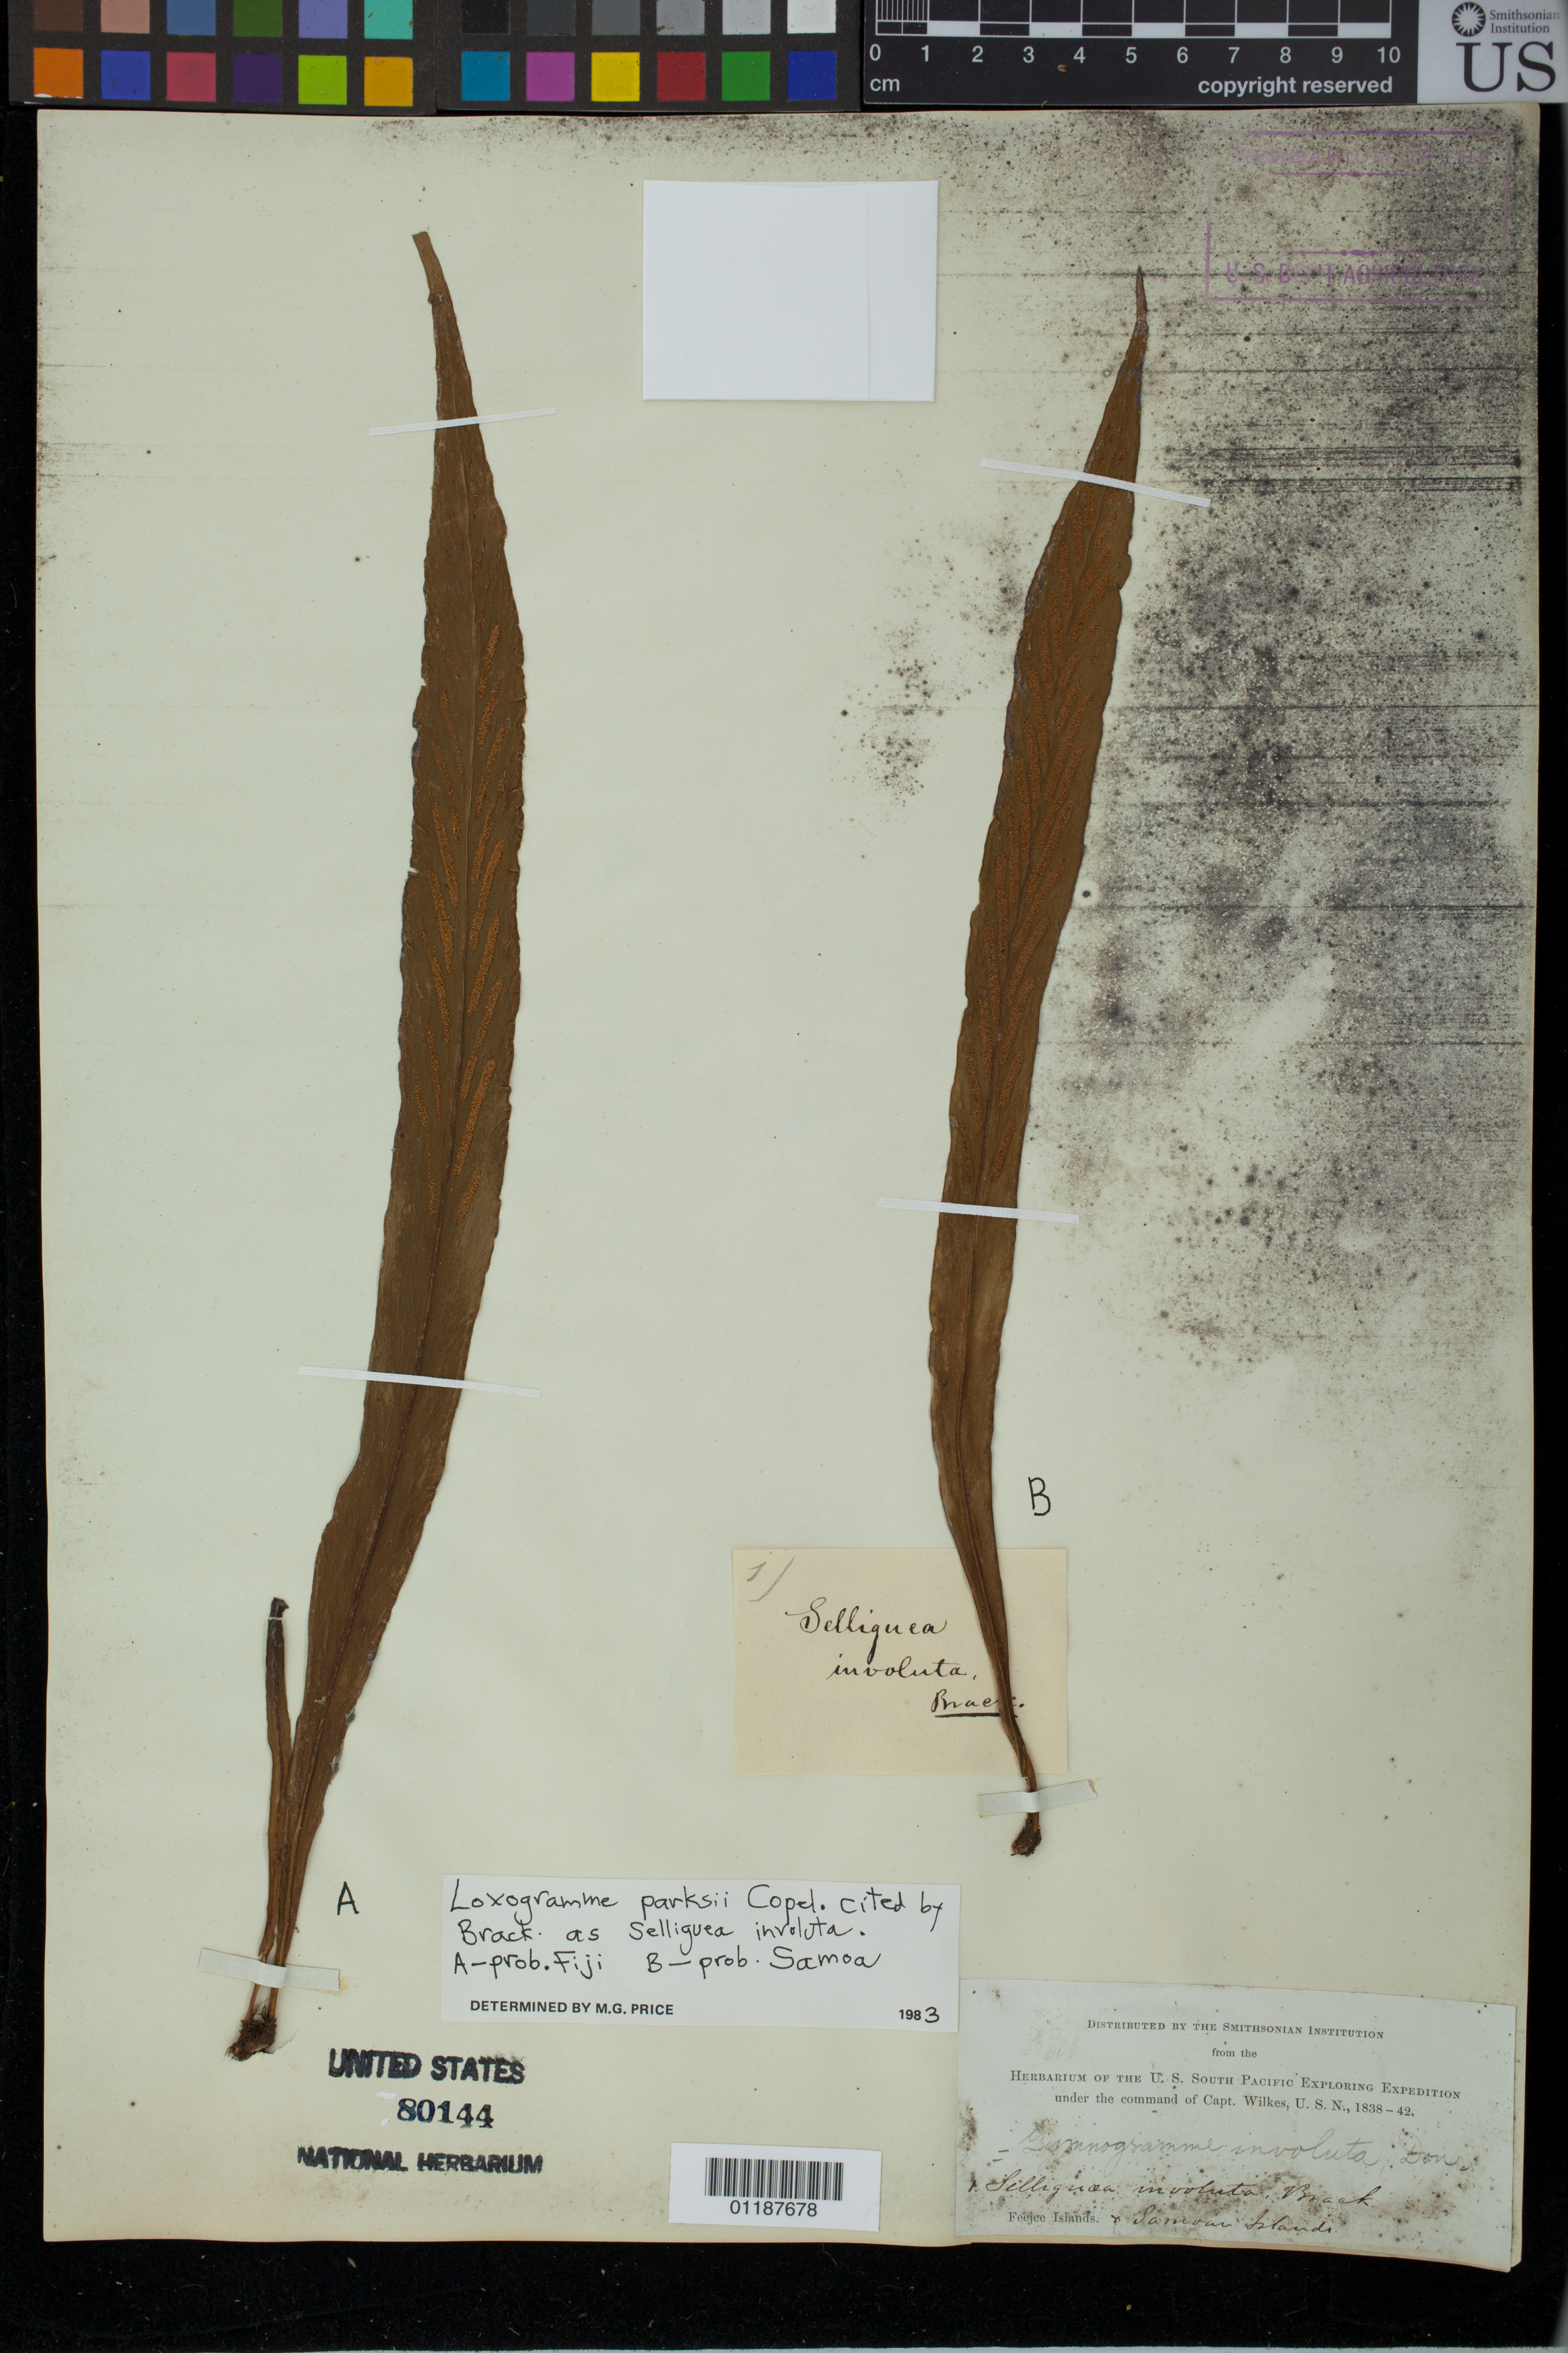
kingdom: Plantae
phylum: Tracheophyta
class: Polypodiopsida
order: Polypodiales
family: Polypodiaceae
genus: Loxogramme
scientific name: Loxogramme parksii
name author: Copel.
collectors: Wilkes Explor. Exped.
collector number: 1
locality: Feejee Islands and Samoan Islands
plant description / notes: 2 elements on sheet, as annotated one probably from Fiji, the other probably from Samoa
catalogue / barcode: US 80144